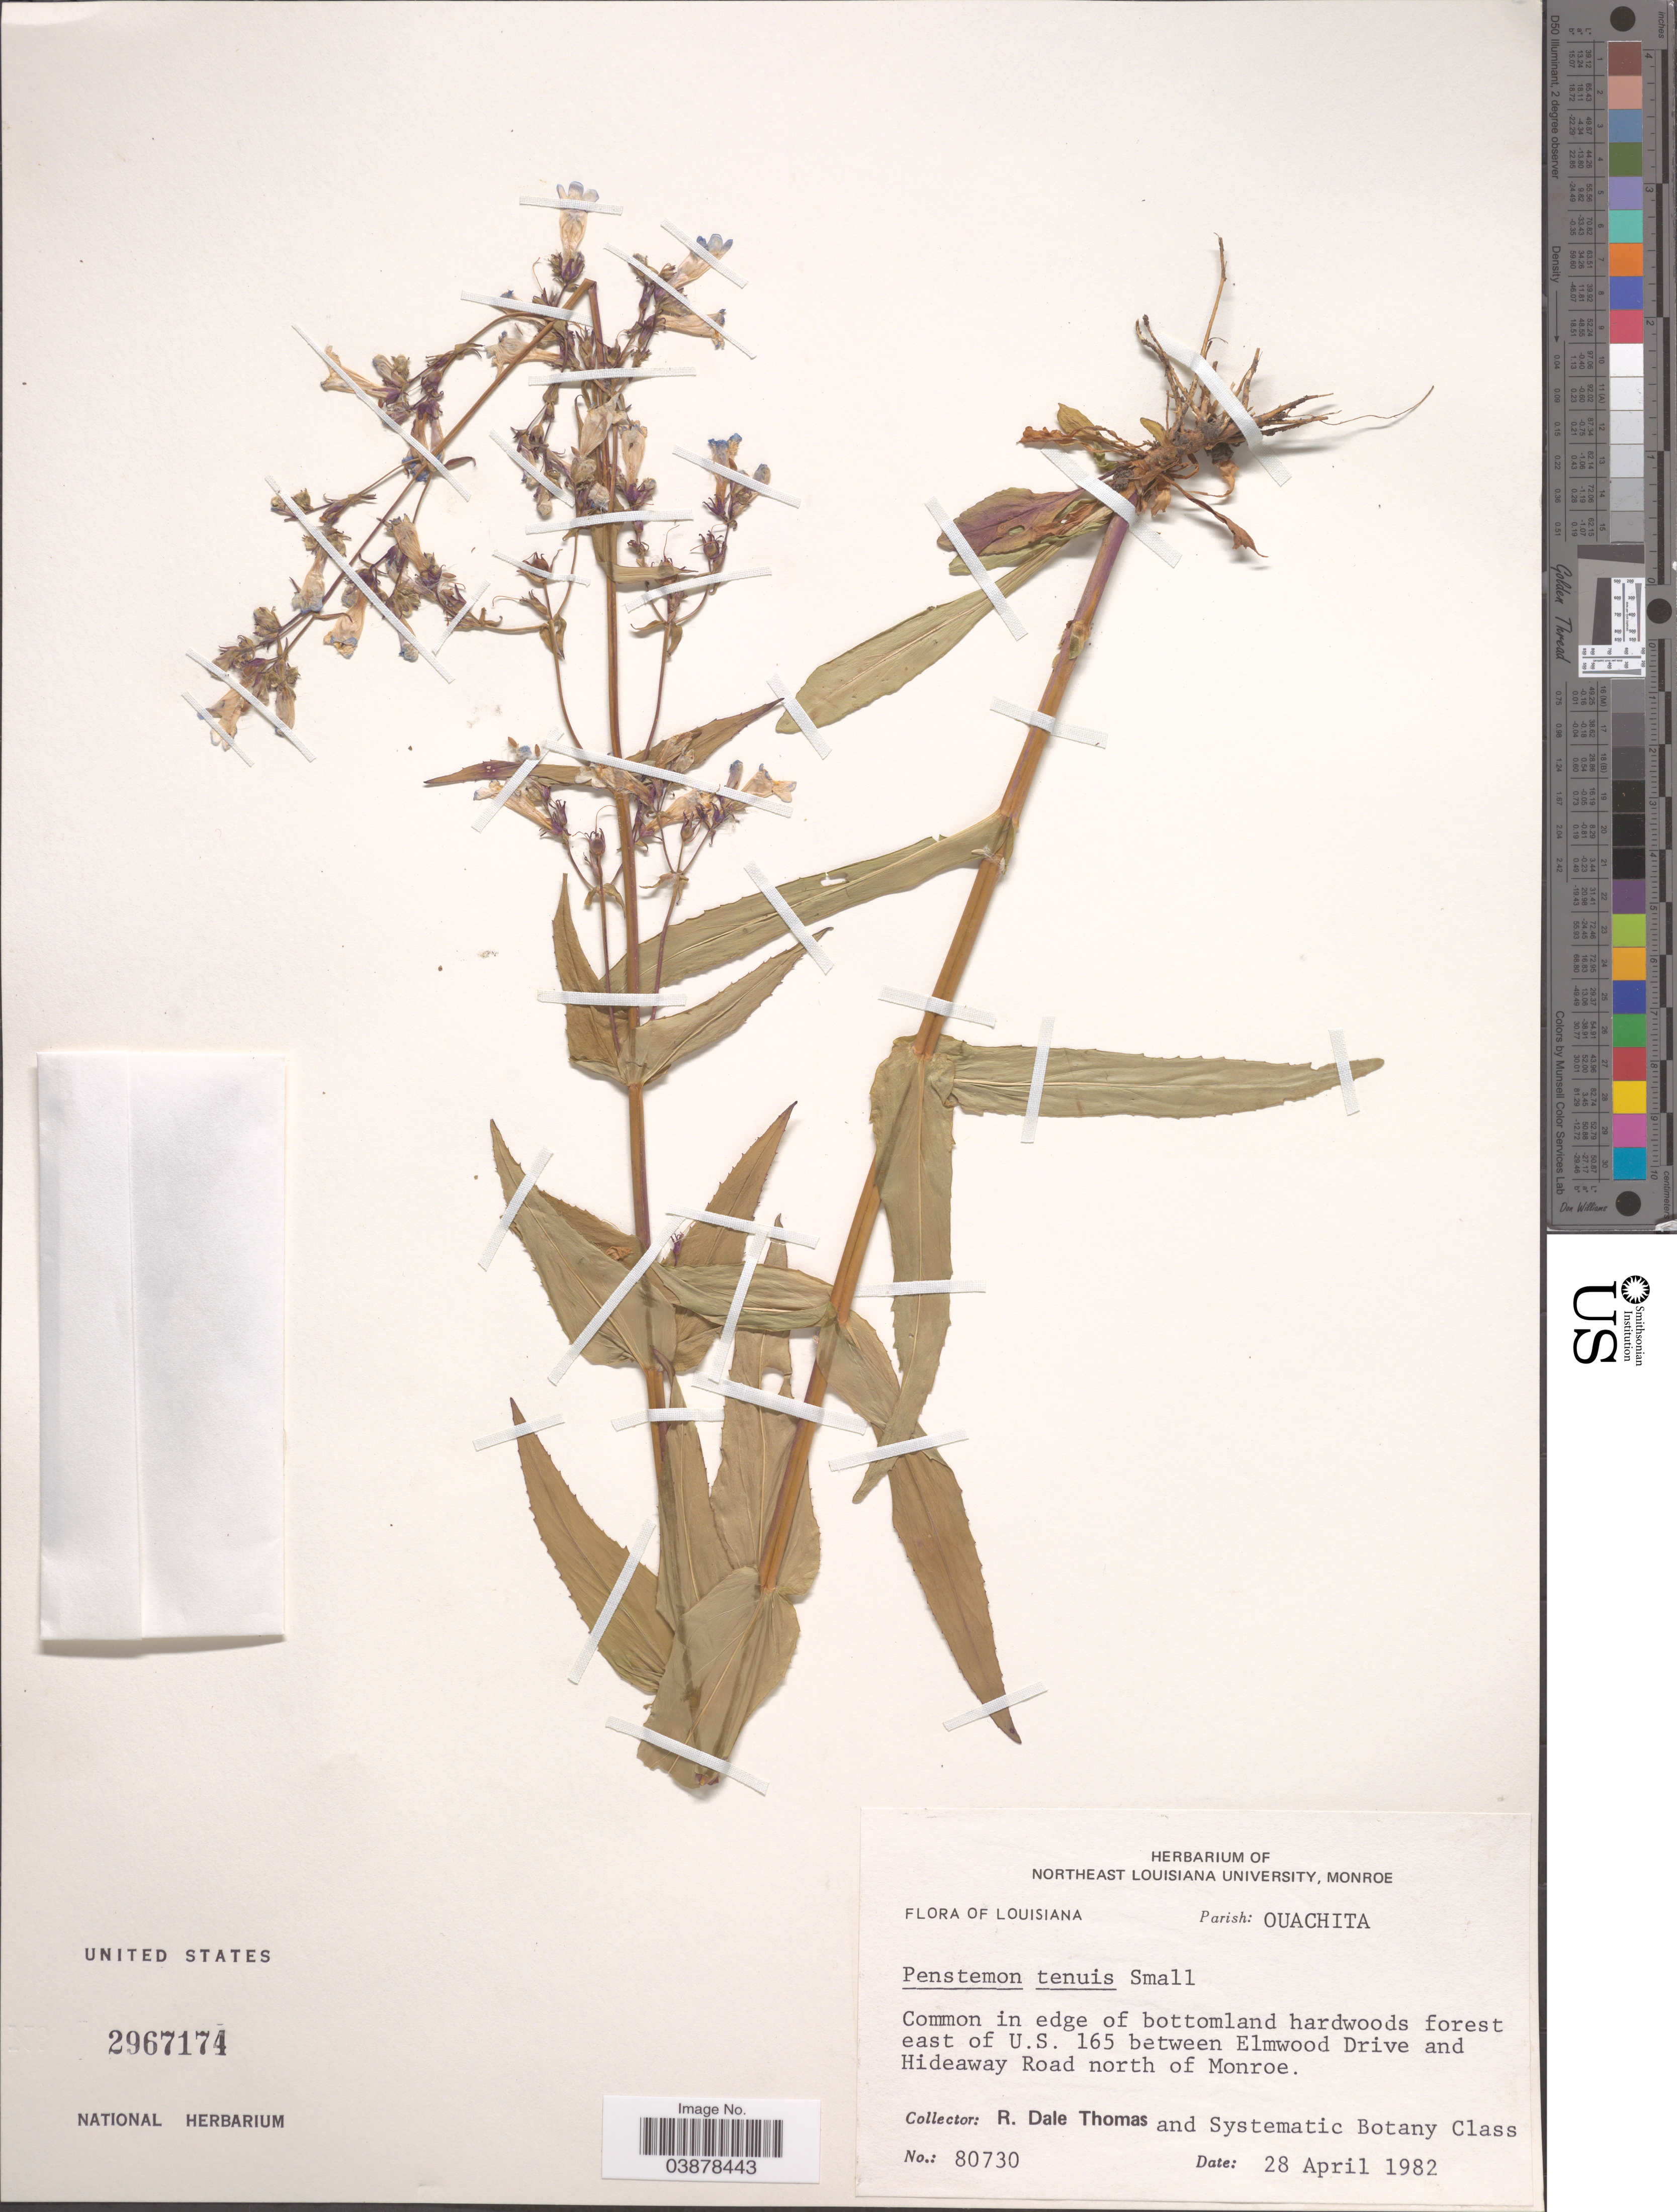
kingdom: Plantae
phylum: Tracheophyta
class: Magnoliopsida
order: Lamiales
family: Plantaginaceae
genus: Penstemon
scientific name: Penstemon tenuis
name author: Small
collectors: R. Thomas & Systematic Botany Class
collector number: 80730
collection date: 1982-04-28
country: United States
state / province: Louisiana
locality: Parish: Ouachita. In edge of bottomland hardwoods forest east of U.S. 165 between Elmwood Drive and Hideaway Road north of Monroe.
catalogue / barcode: US 2967174